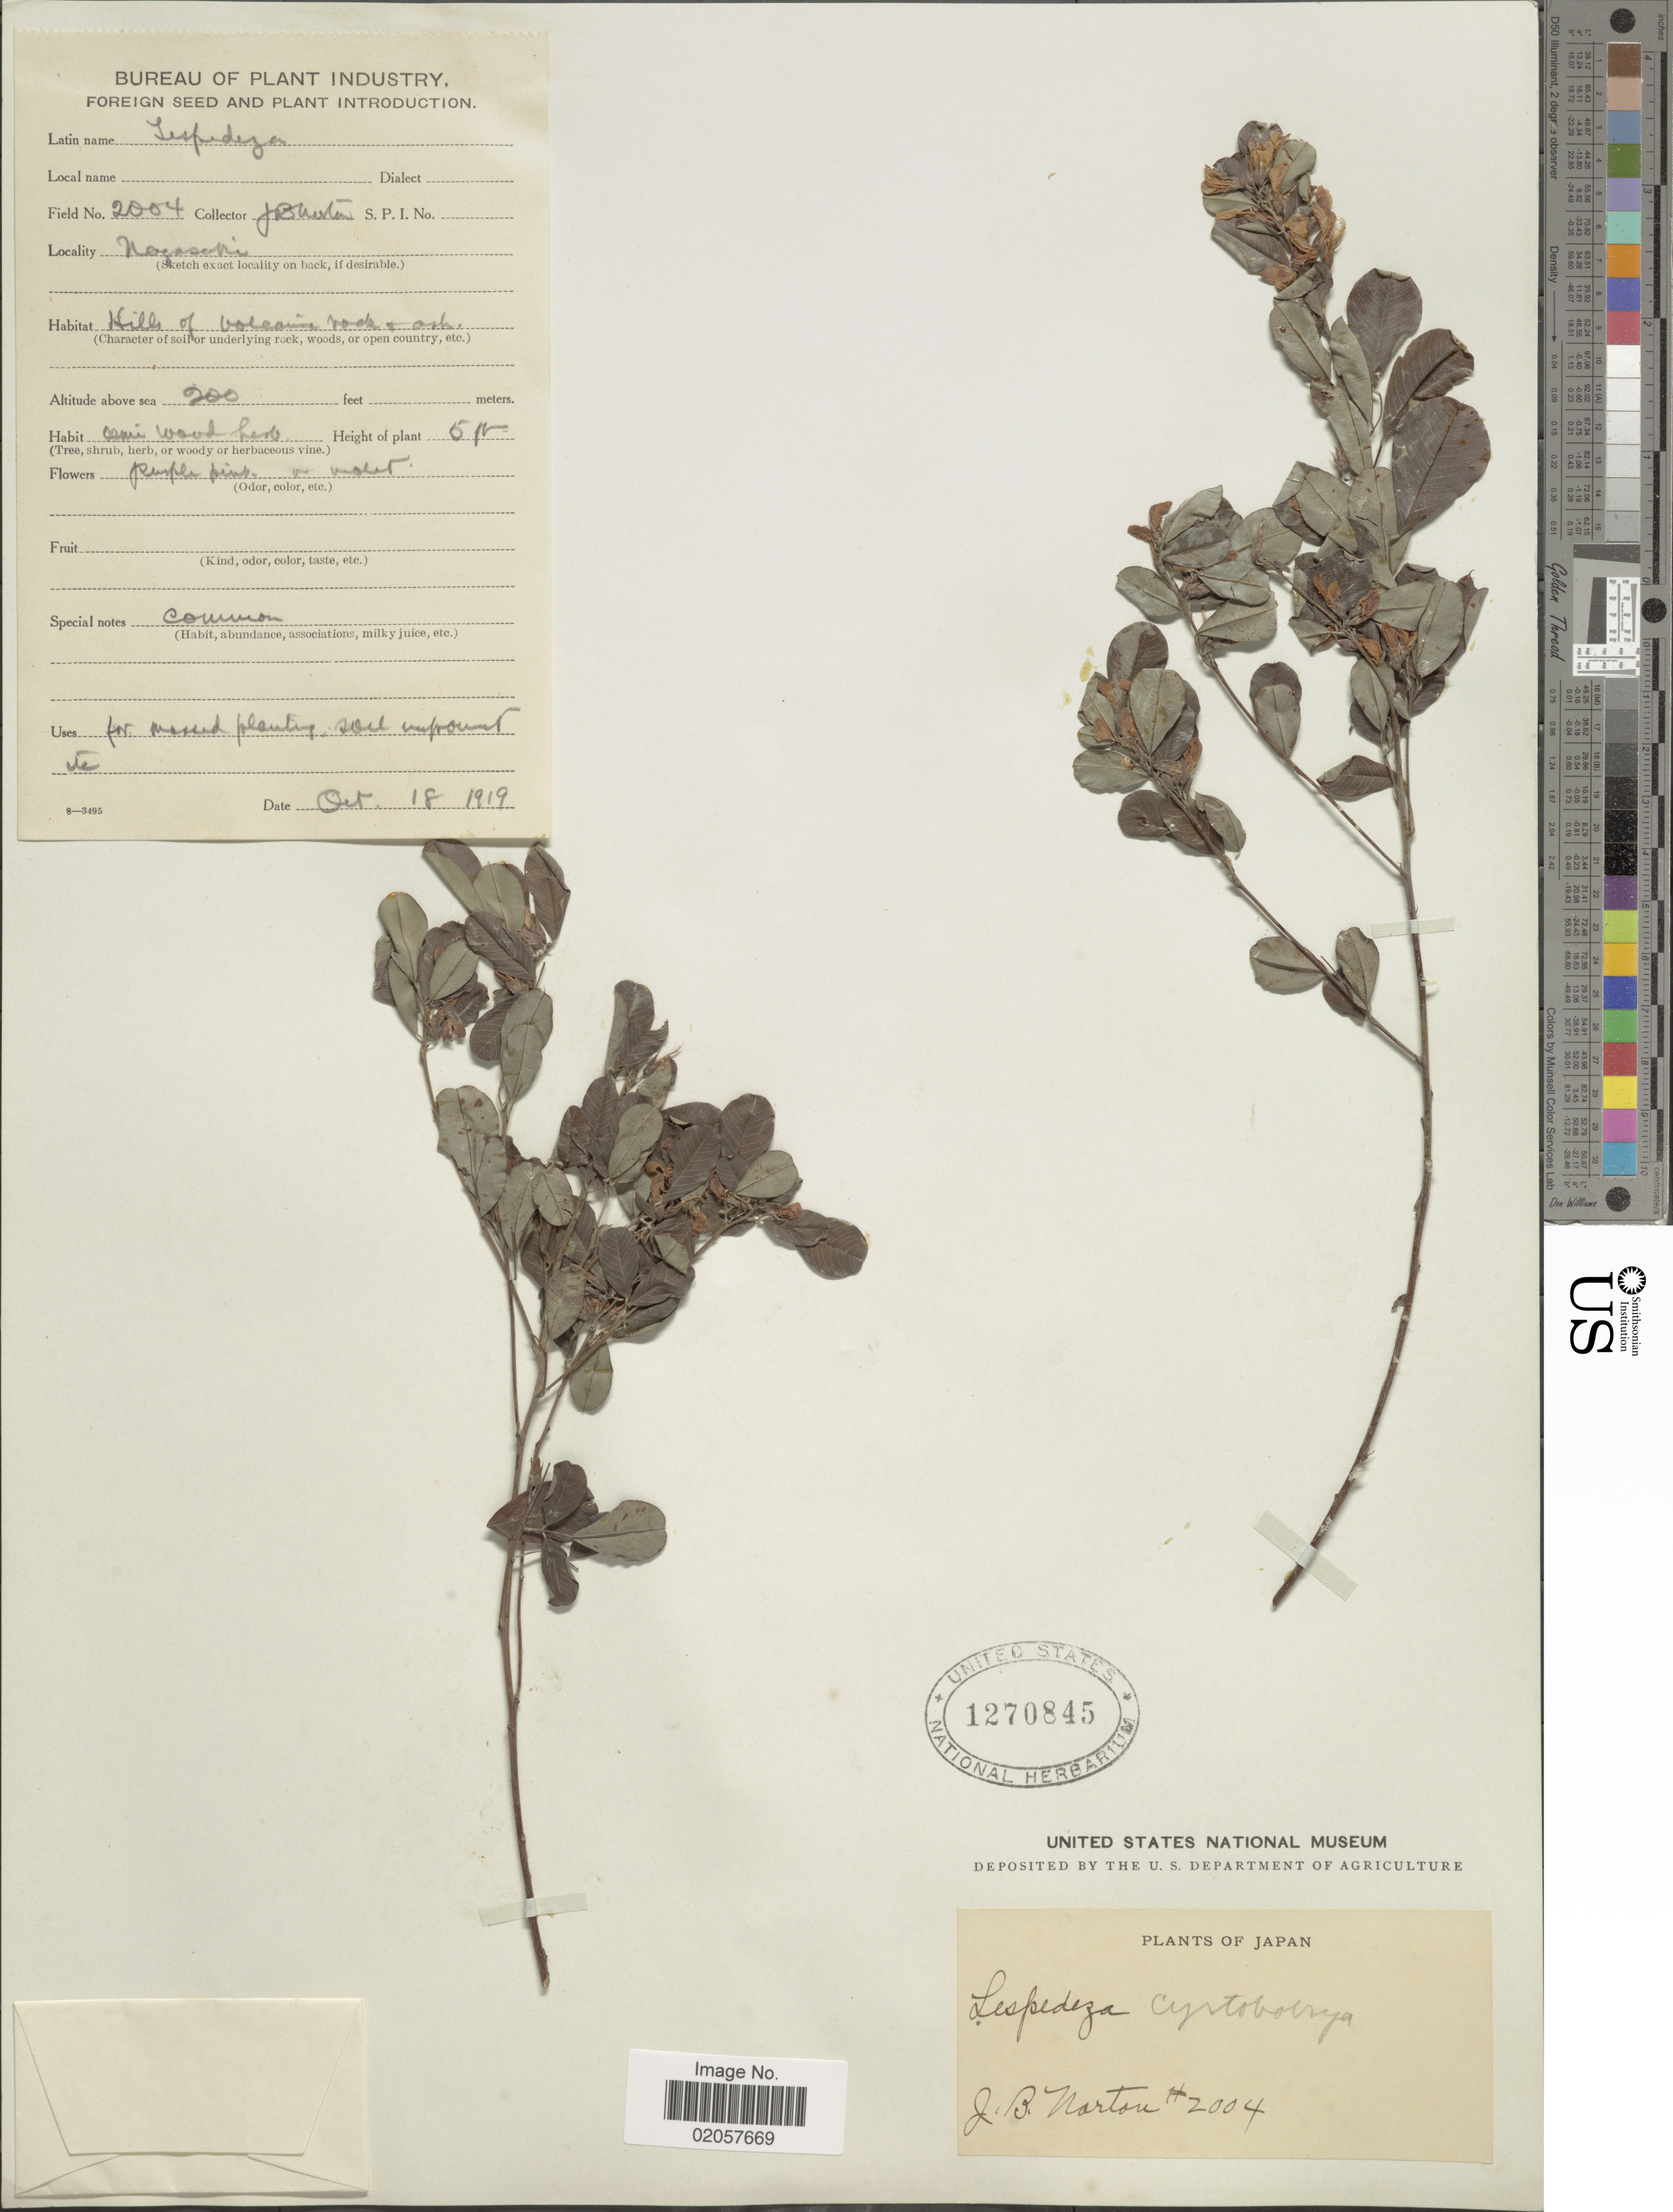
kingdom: Plantae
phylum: Tracheophyta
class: Magnoliopsida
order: Fabales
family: Fabaceae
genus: Lespedeza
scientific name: Lespedeza cyrtobotrya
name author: Miq.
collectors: J. B. Norton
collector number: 2004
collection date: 1919-10-18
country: Japan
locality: Nagasaki, Hills of volcanic rocks + ash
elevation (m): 61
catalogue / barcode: US 1270845